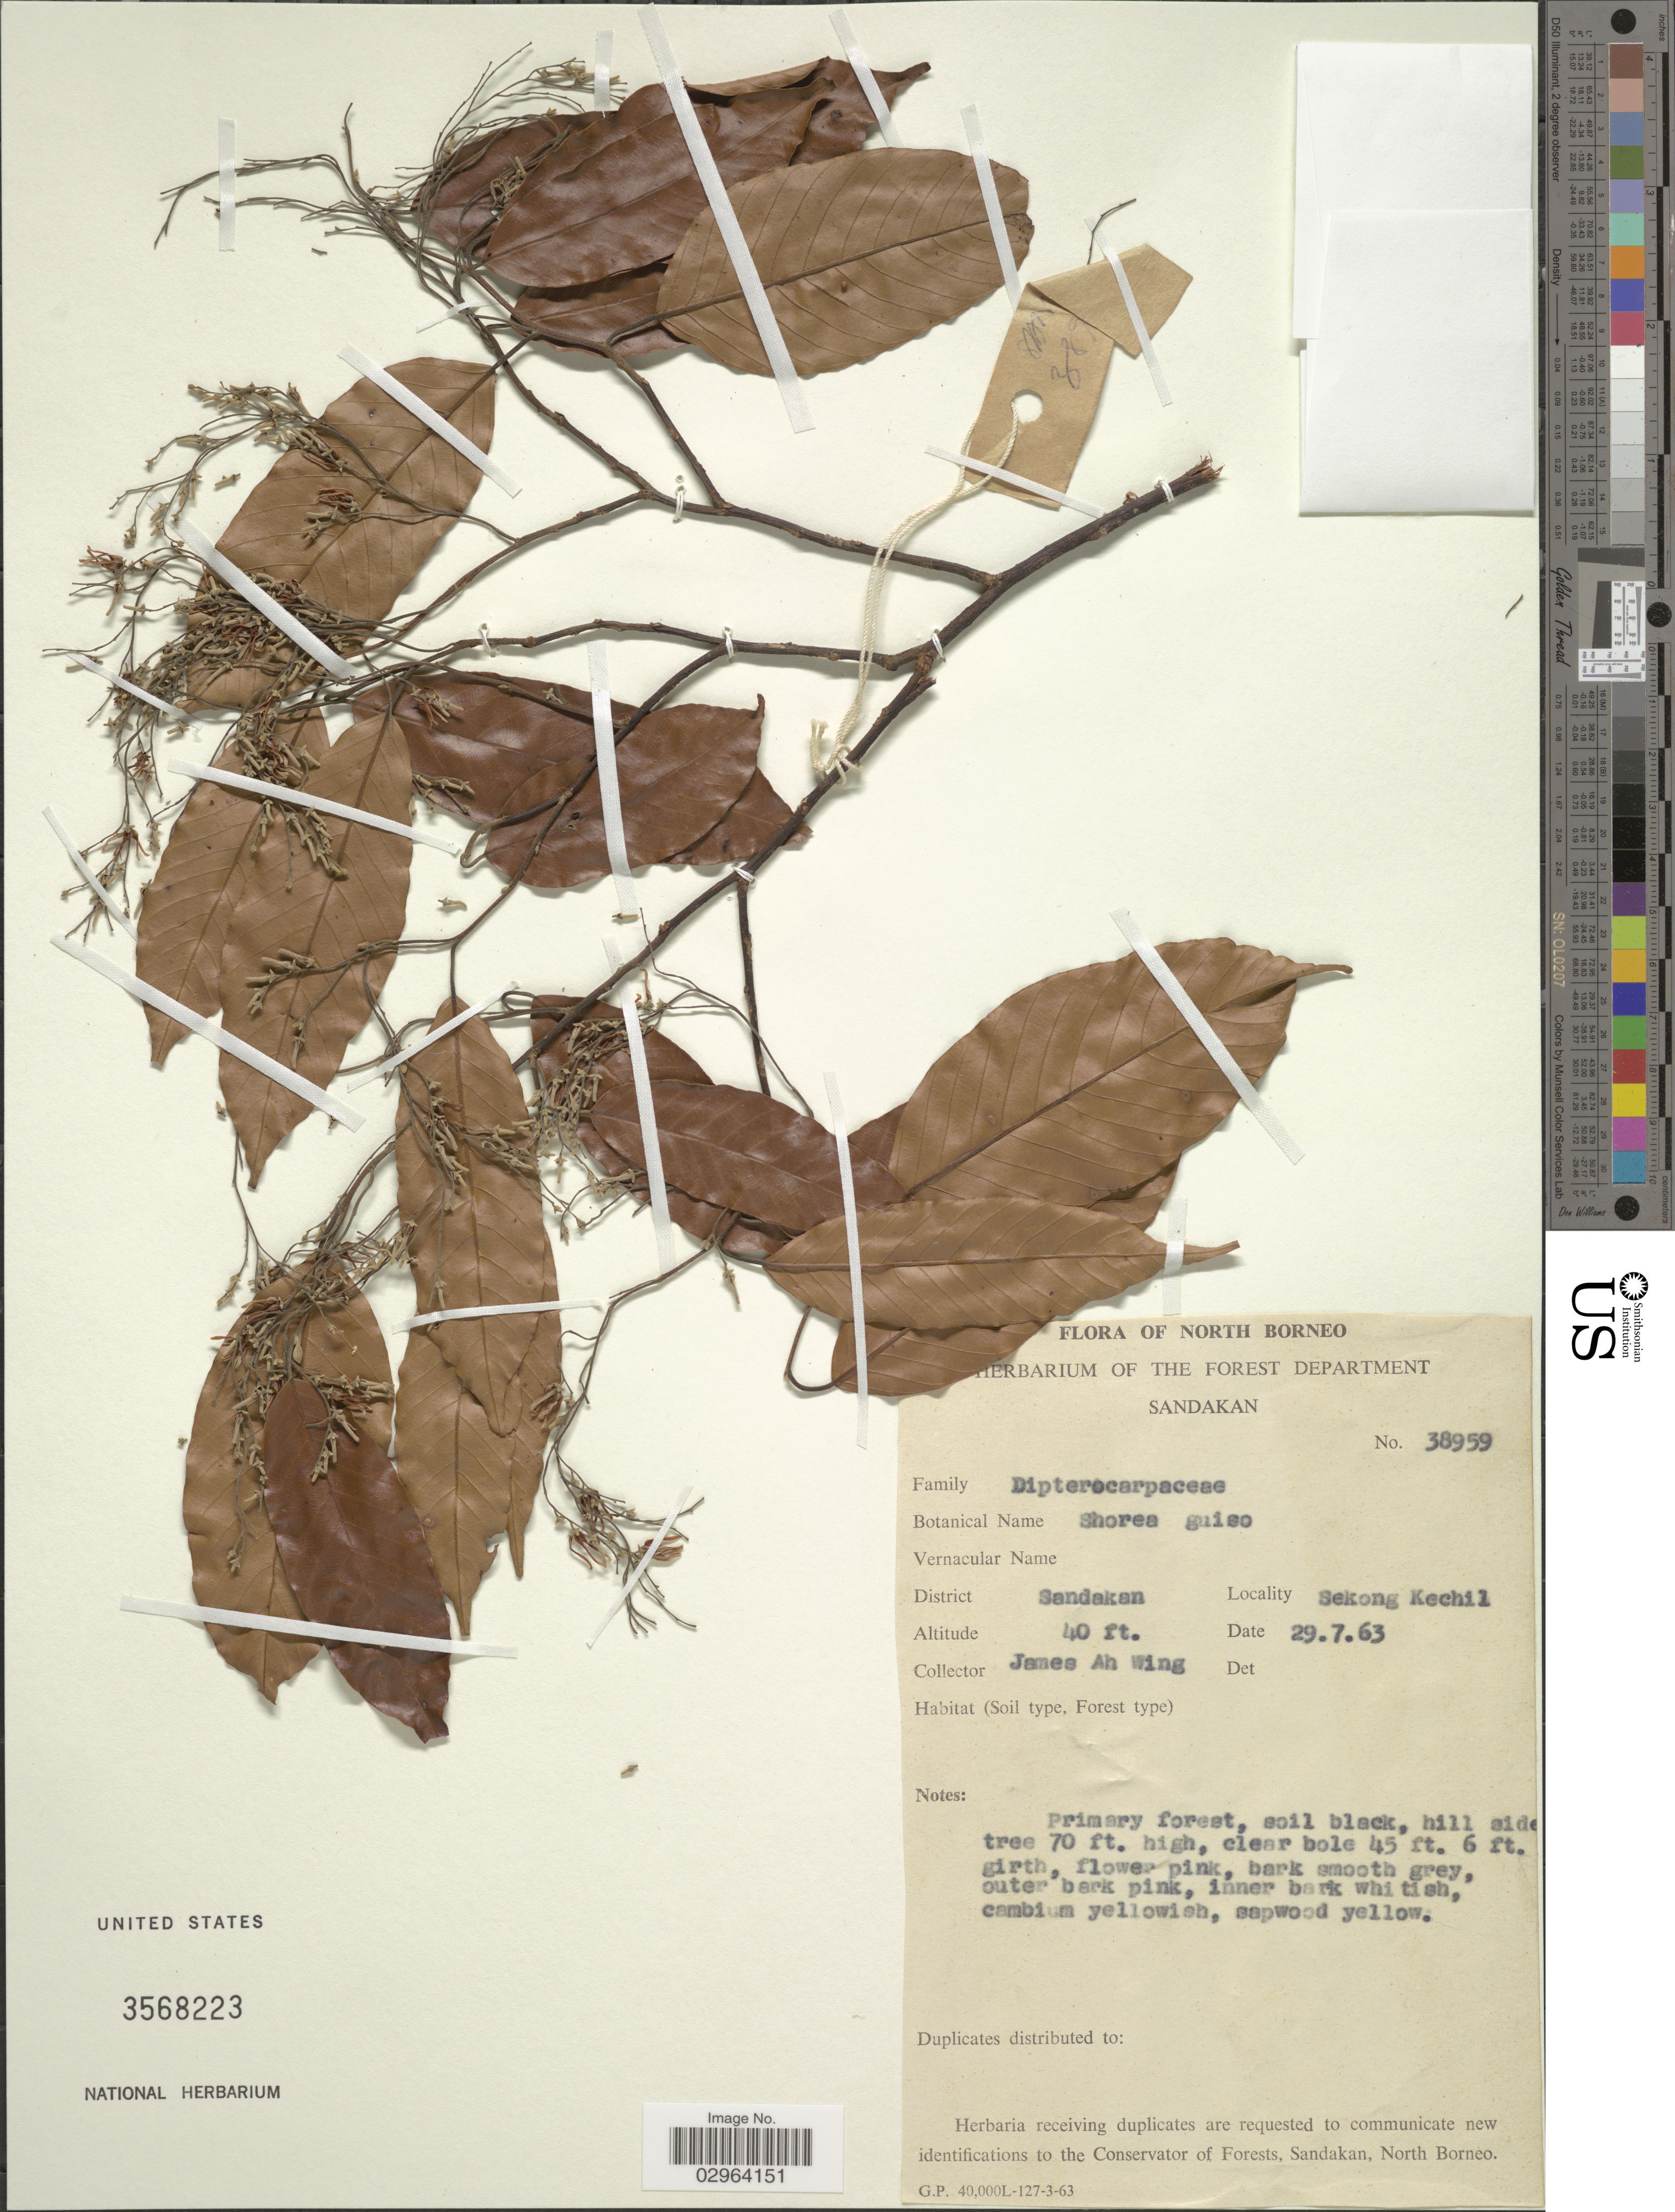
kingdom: Plantae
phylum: Tracheophyta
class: Magnoliopsida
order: Malvales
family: Dipterocarpaceae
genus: Shorea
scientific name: Shorea guiso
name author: (Blanco) Blume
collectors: J. Ahwing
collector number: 38959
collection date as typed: Transcribed d/m/y: 29/7/63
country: Malaysia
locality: North Borneo. District Sandakan. Sekong Kechil.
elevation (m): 12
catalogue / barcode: US 3568223